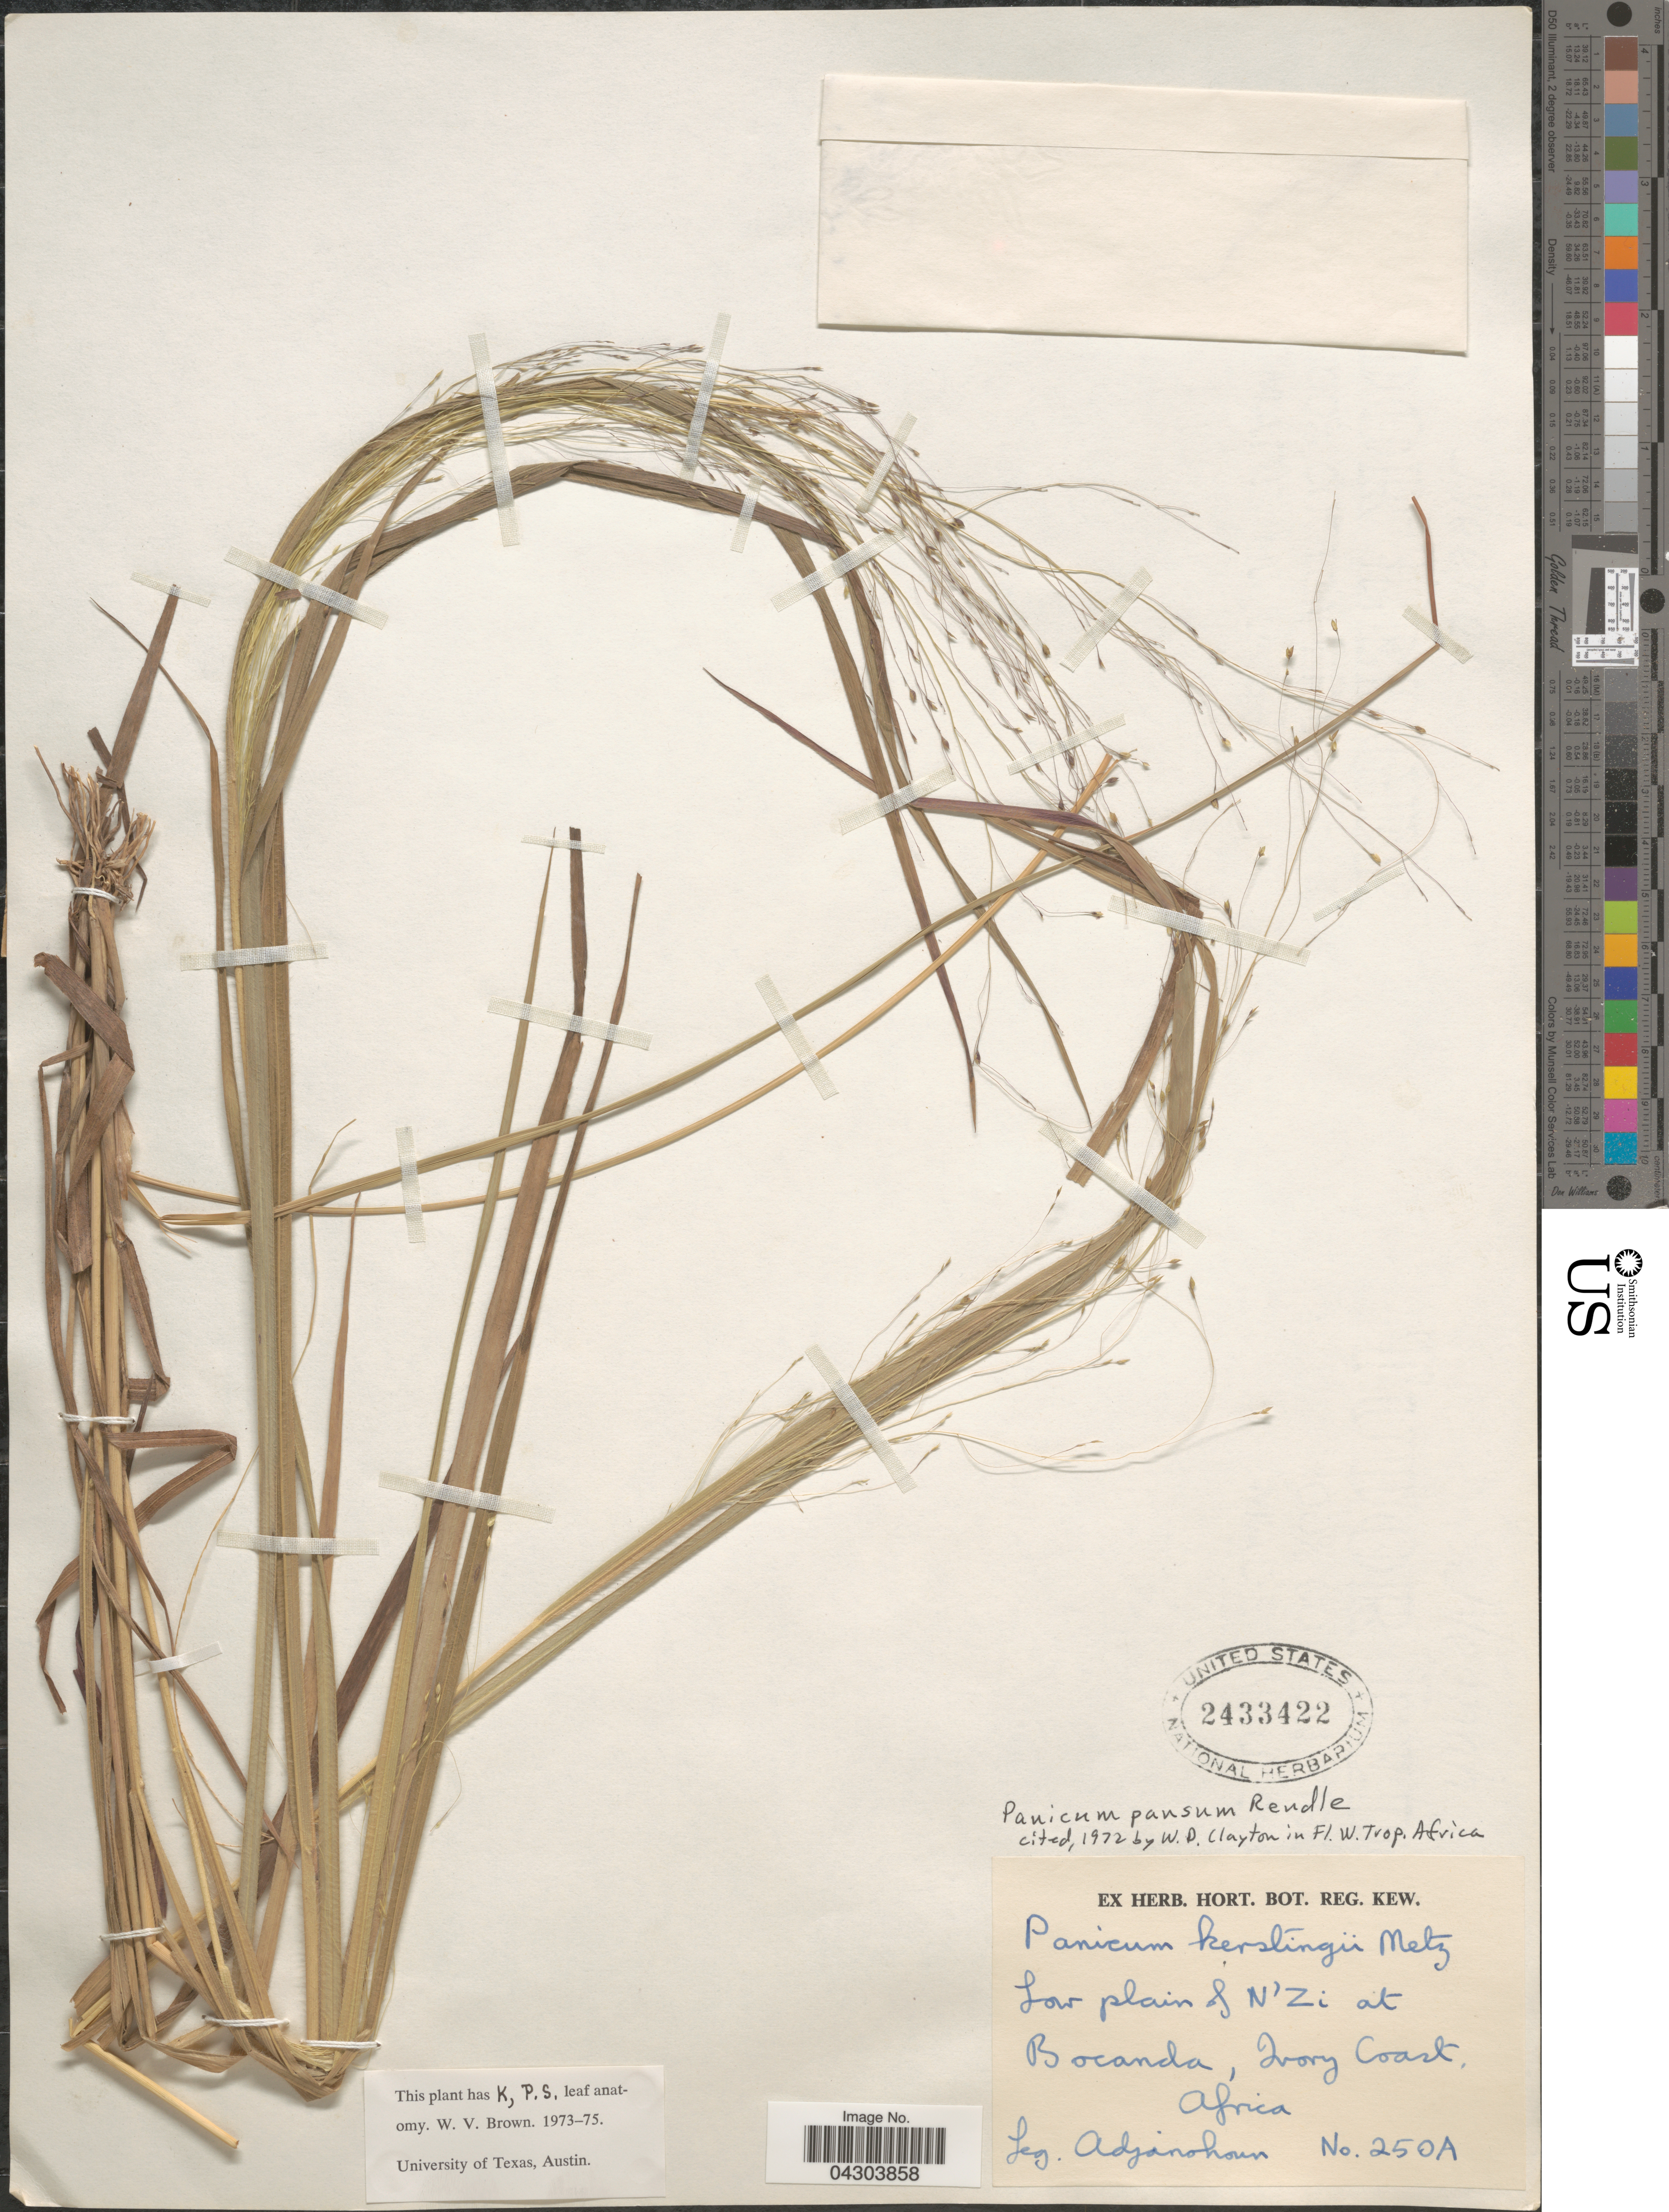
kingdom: Plantae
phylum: Tracheophyta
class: Liliopsida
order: Poales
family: Poaceae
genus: Panicum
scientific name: Panicum pansum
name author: Rendle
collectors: E. Adjanohoun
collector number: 250A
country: Ivory Coast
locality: Low plain of N'Zi at Bocanda.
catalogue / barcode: US 2433422